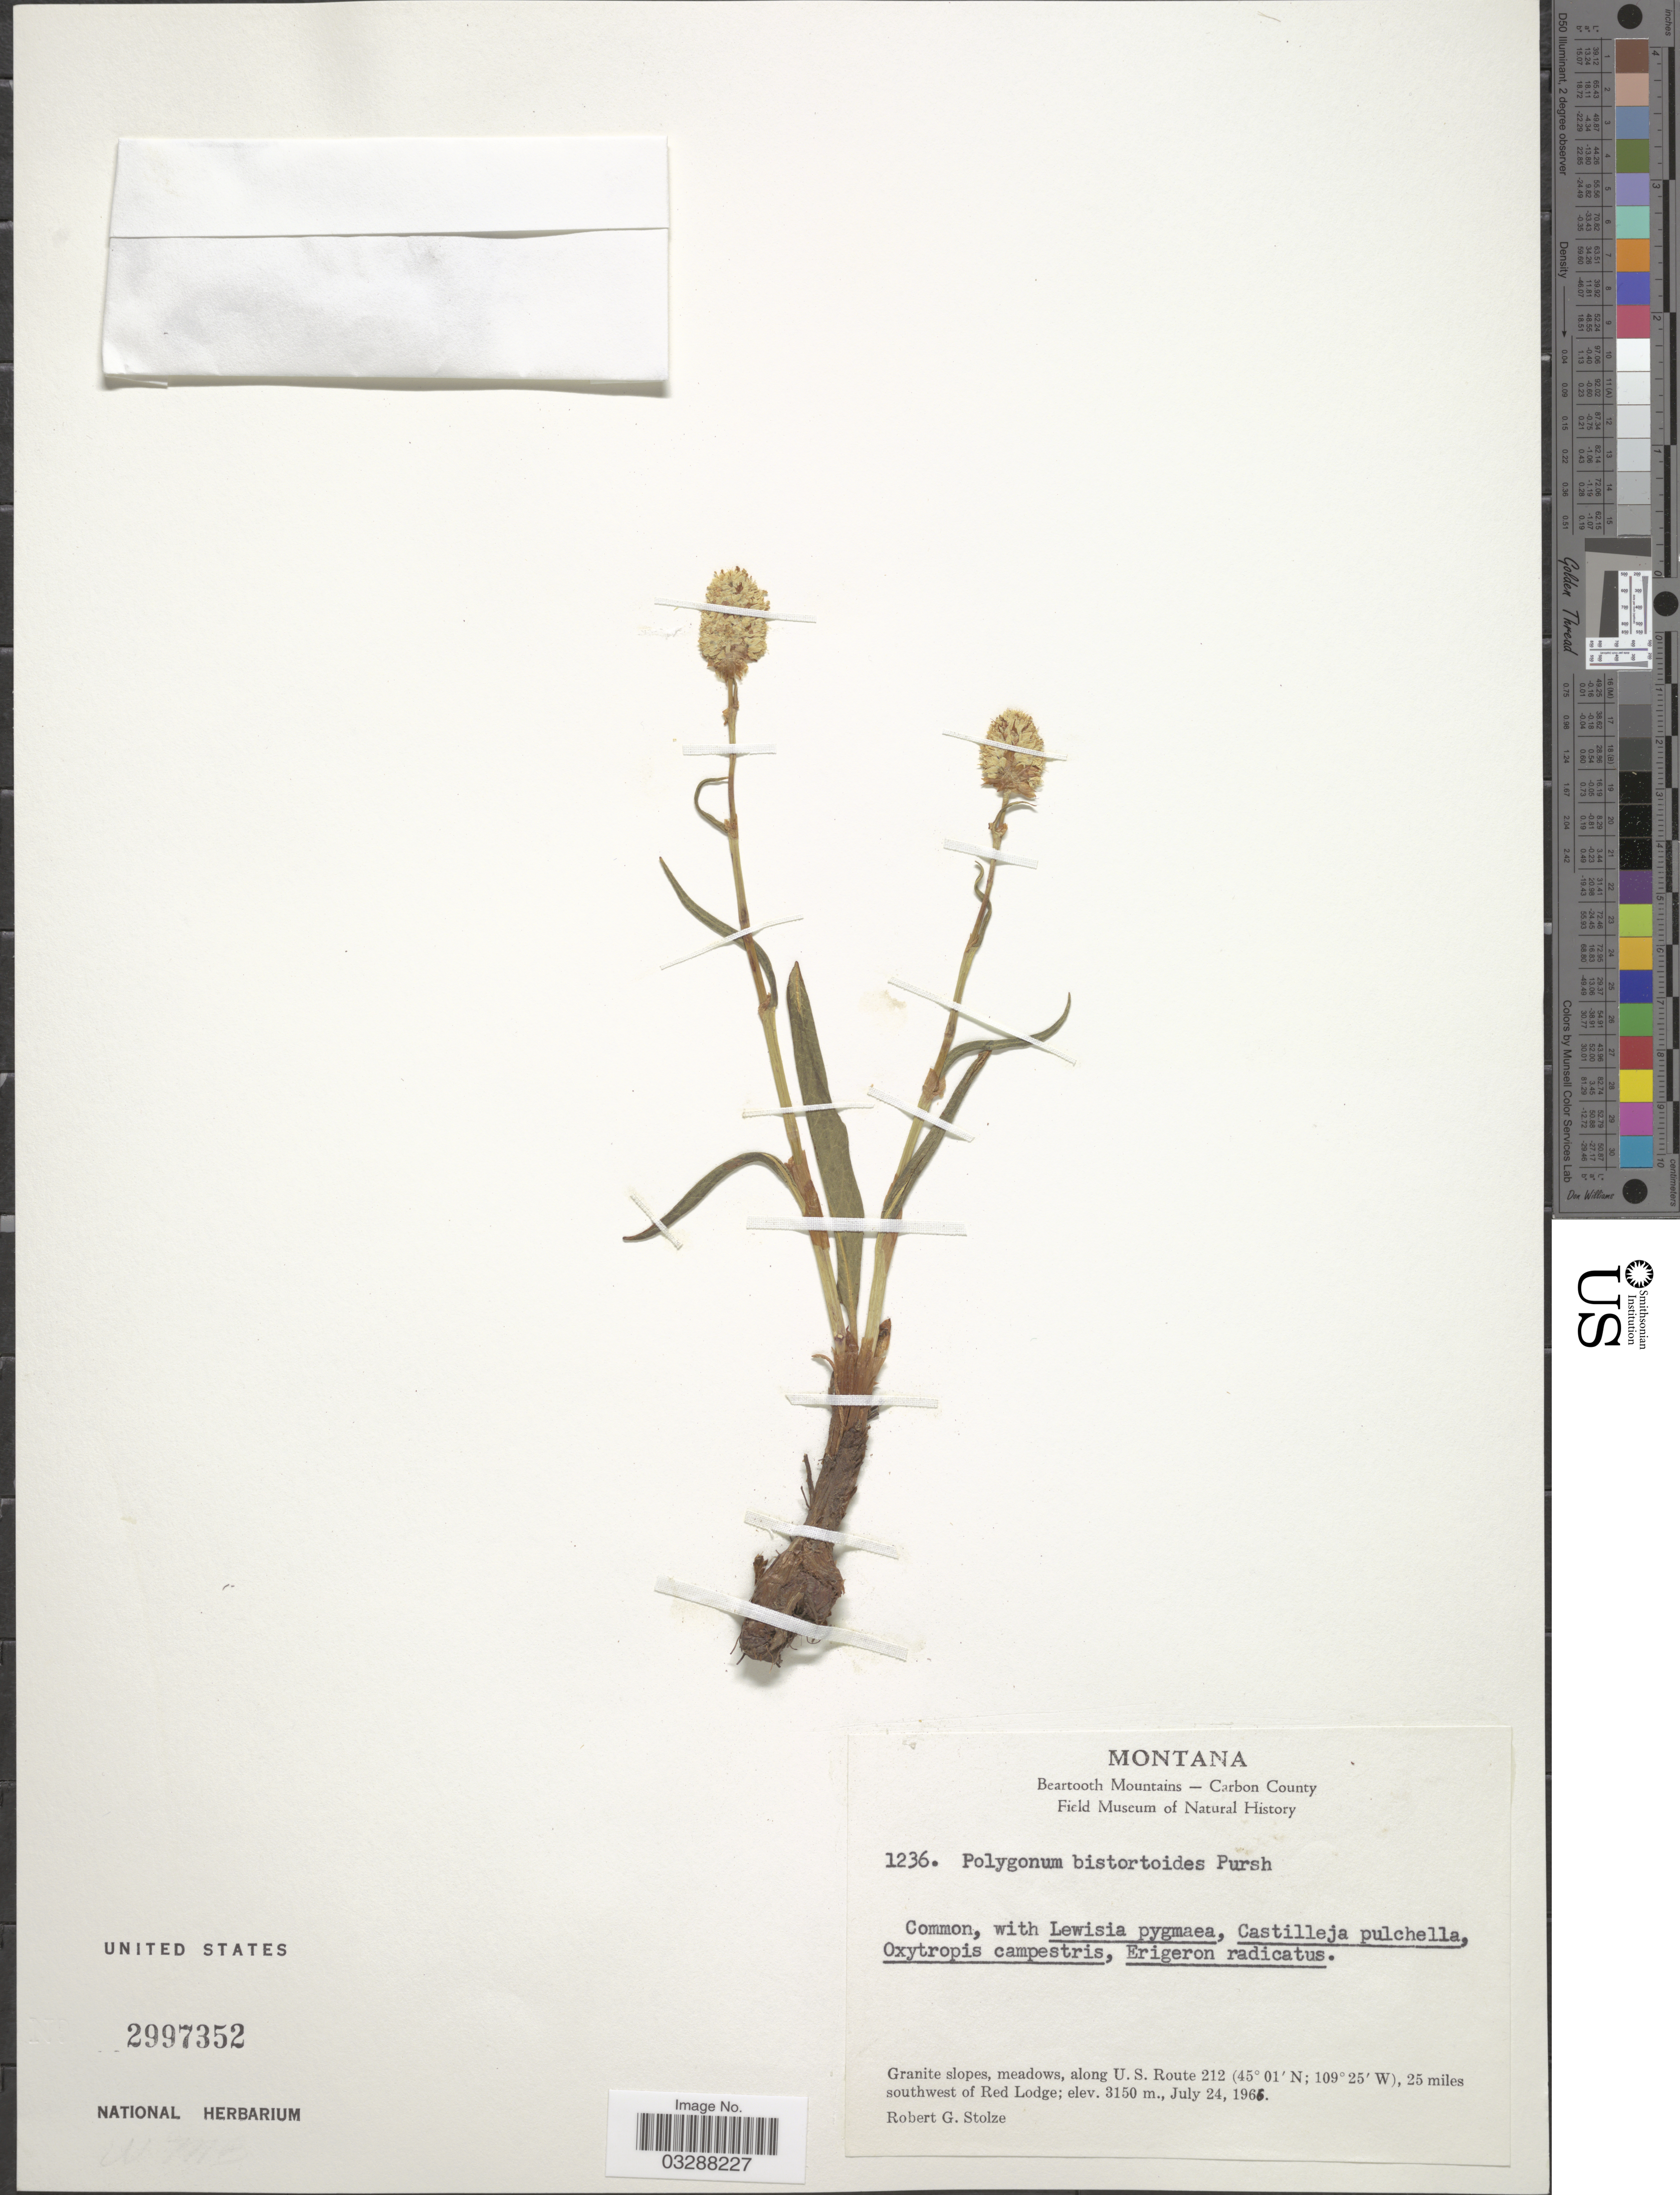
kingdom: Plantae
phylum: Tracheophyta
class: Magnoliopsida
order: Caryophyllales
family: Polygonaceae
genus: Bistorta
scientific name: Bistorta bistortoides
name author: (Pursh) Small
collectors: R. G. Stolze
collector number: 1236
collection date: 1966-07-24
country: United States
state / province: Montana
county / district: Carbon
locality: Beartooth Mountains - Carbon County. Along U. S. Route 212, 25 miles southwest of Red Lodge.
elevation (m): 3150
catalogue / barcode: US 2997352